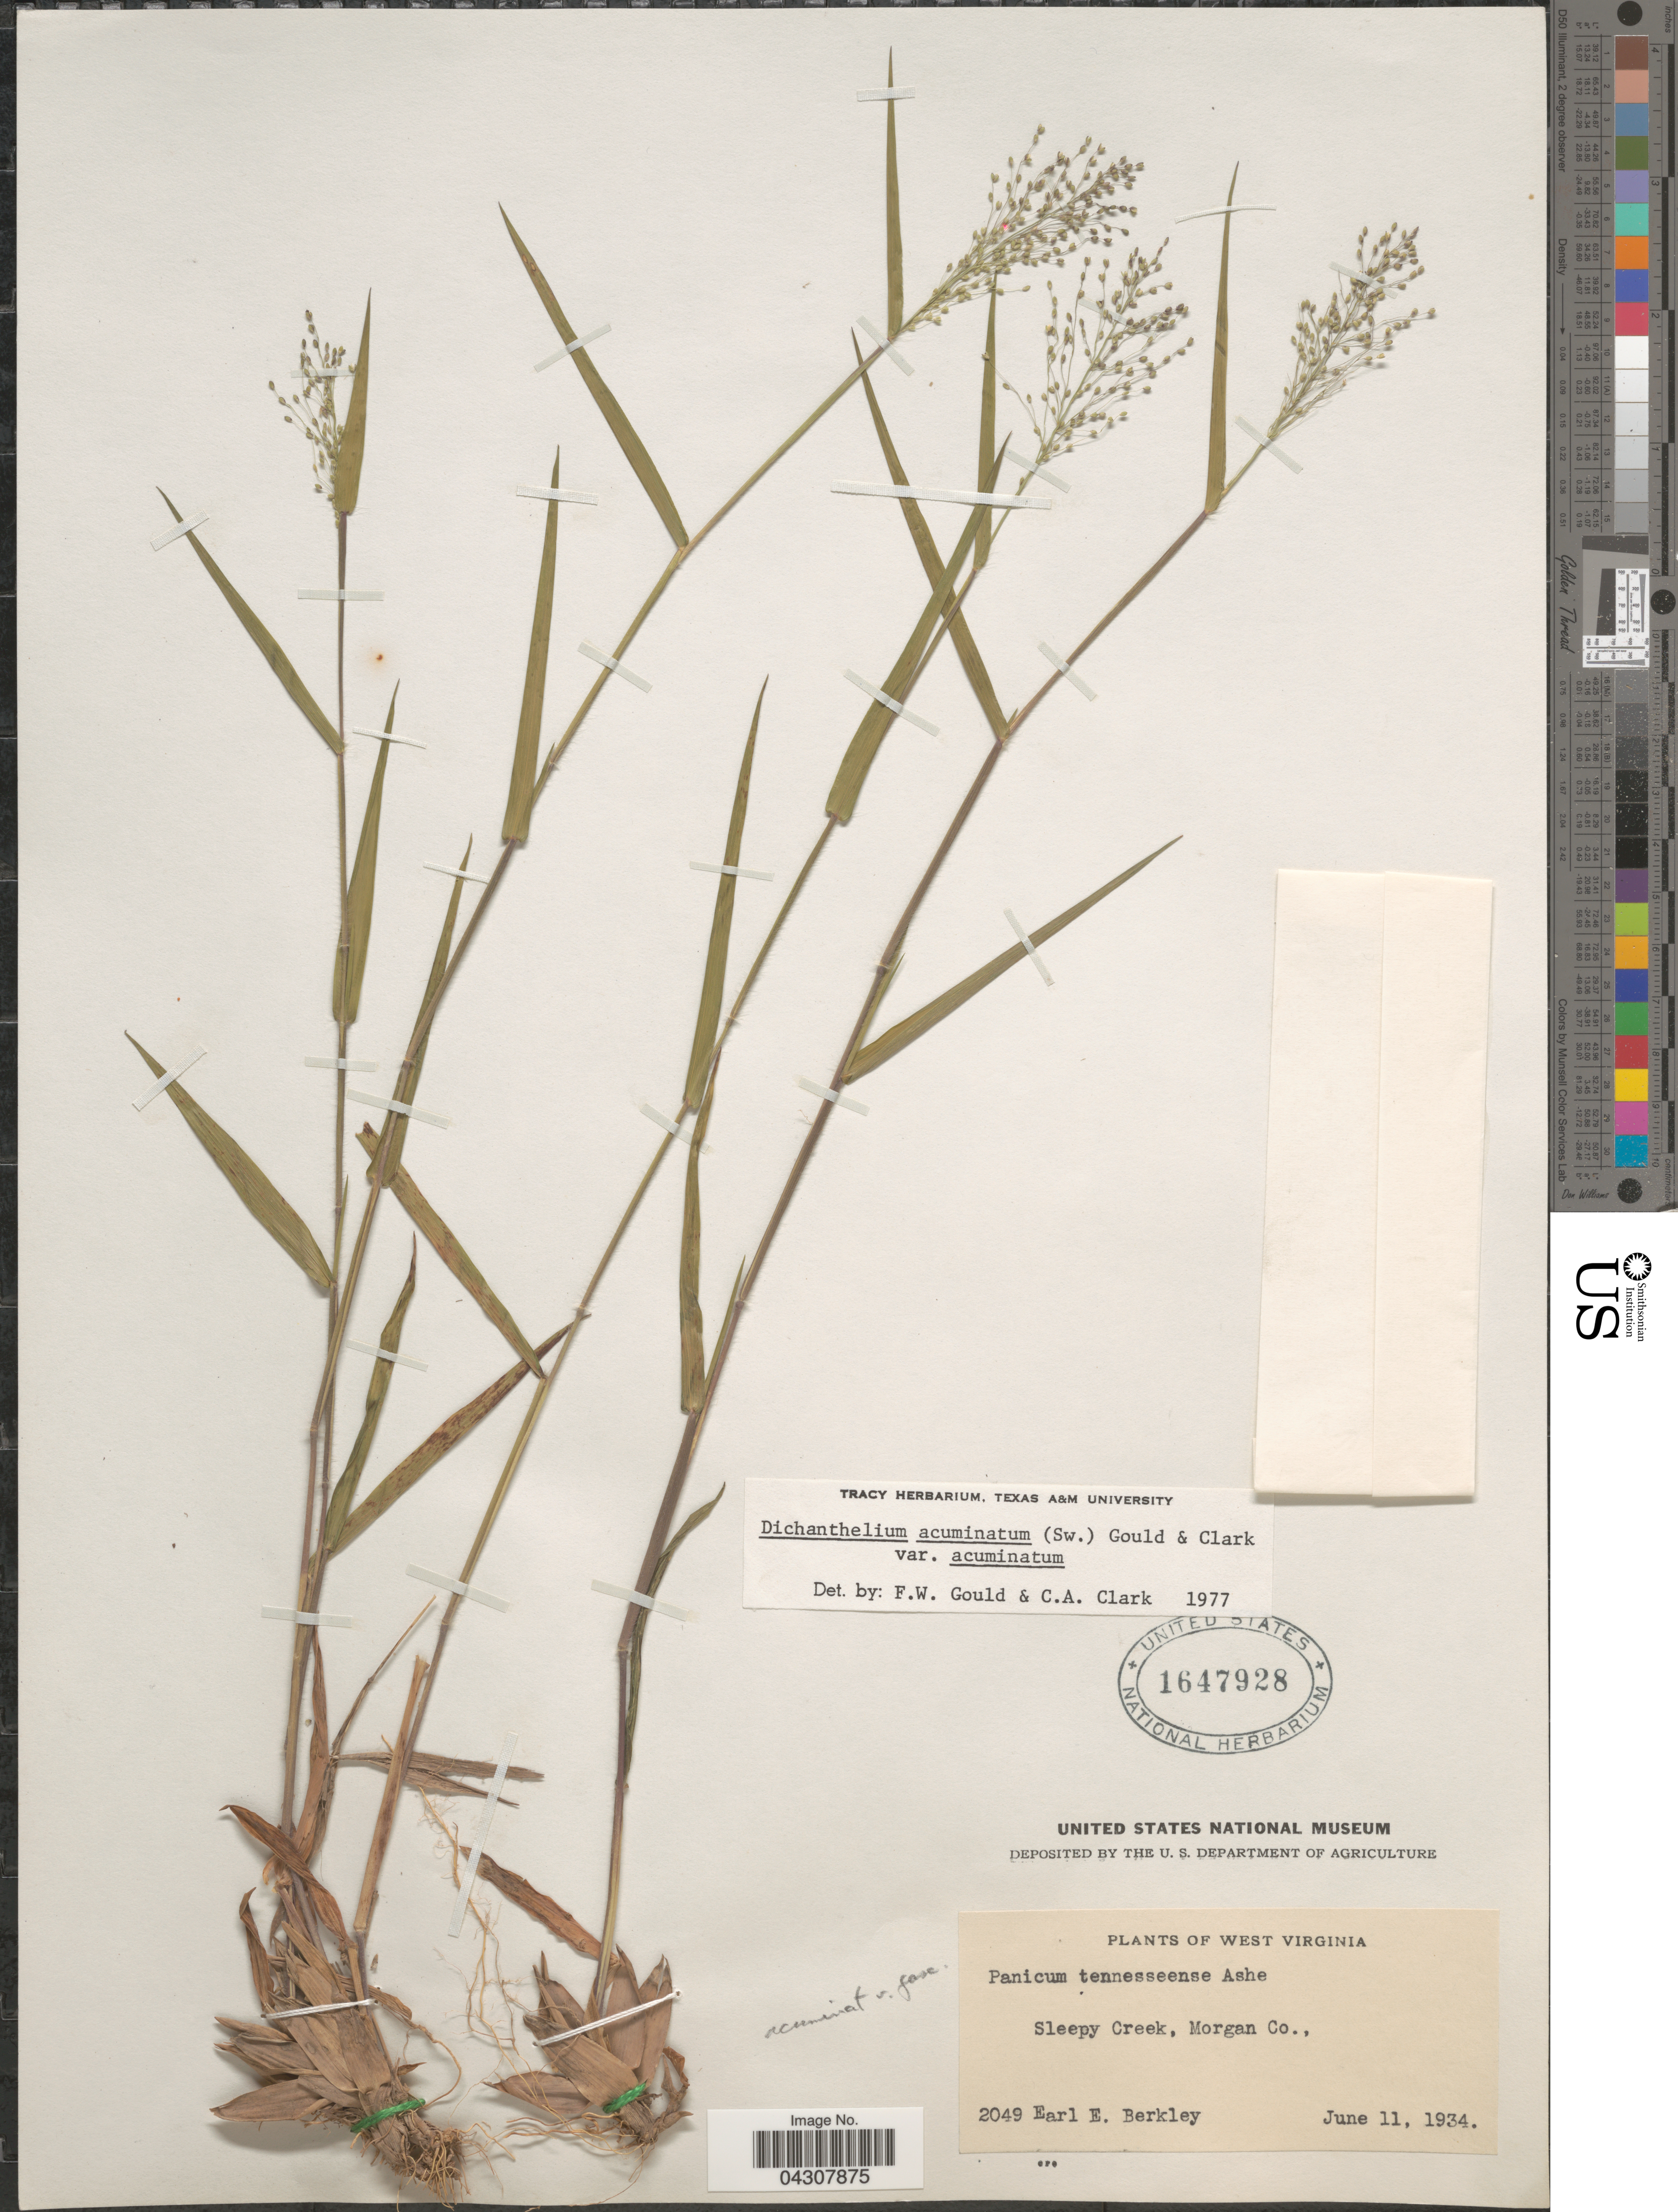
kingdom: Plantae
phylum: Tracheophyta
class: Liliopsida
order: Poales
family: Poaceae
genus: Dichanthelium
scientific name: Dichanthelium acuminatum var. acuminatum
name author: (Sw.) Gould & C.A. Clark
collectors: E. Berkley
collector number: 2049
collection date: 1934-06-11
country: United States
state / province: West Virginia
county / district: Morgan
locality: Sleepy Creek, Morgan Co.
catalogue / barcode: US 1647928